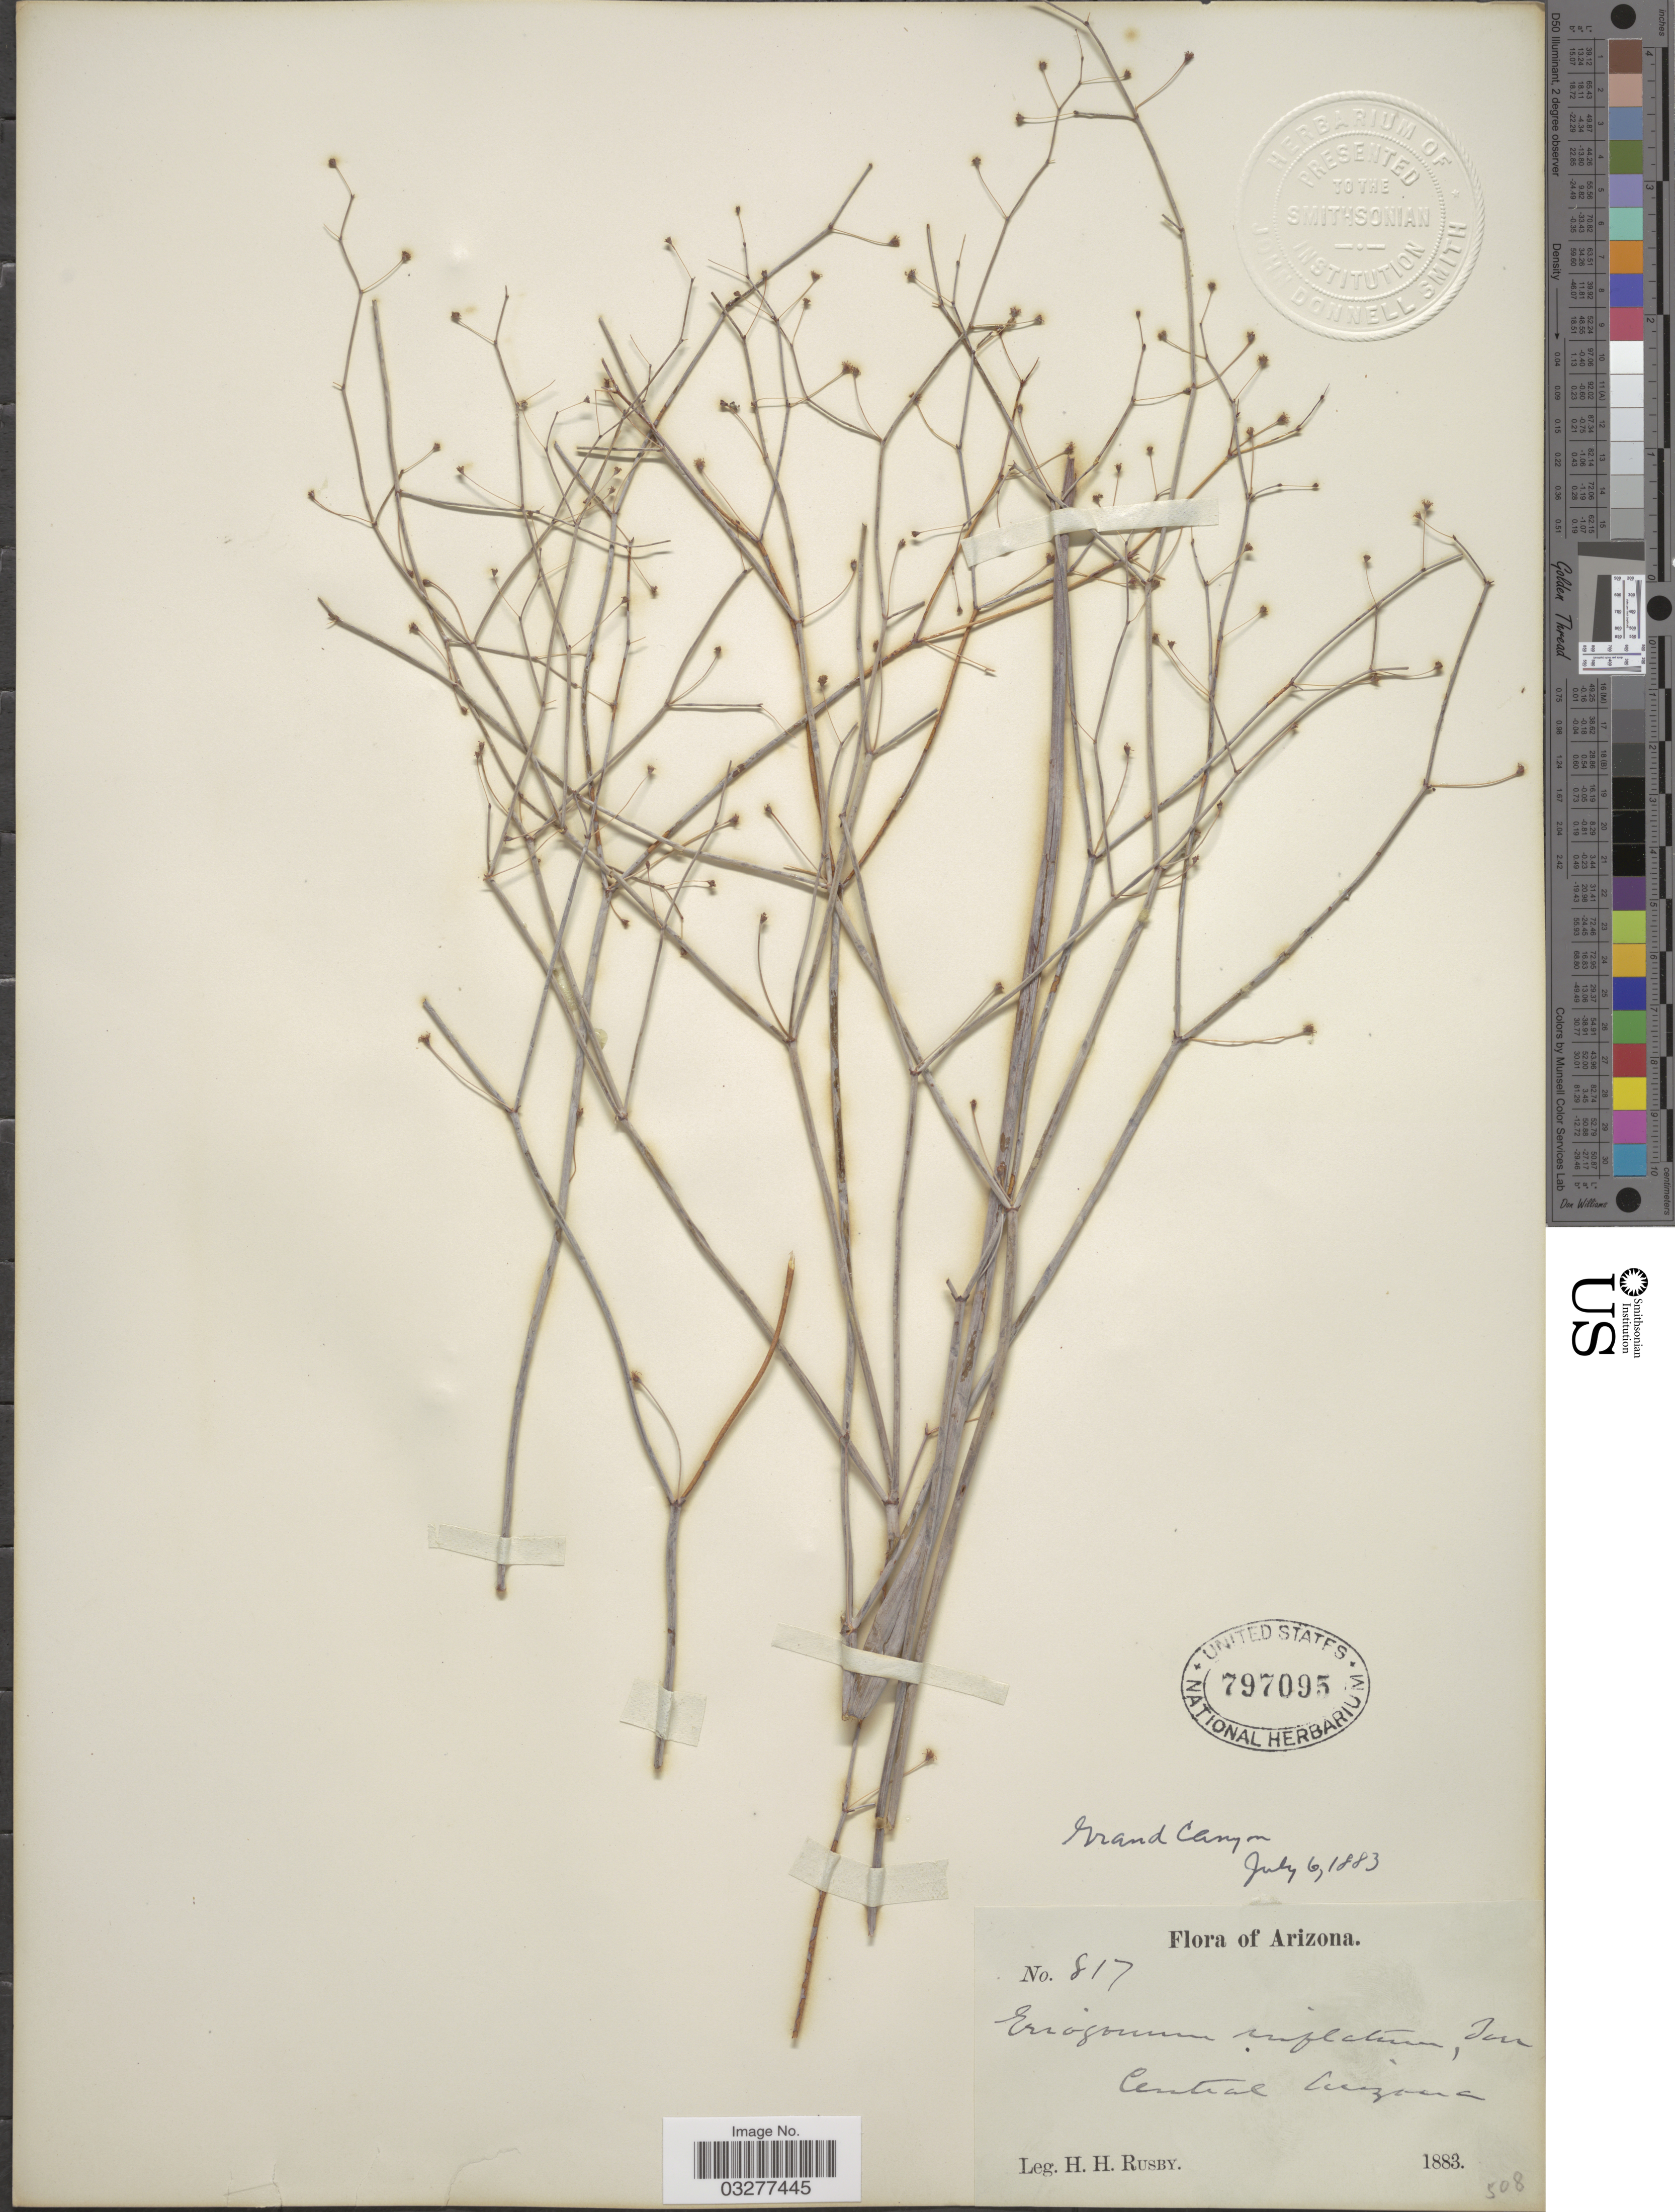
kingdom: Plantae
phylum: Tracheophyta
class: Magnoliopsida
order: Caryophyllales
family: Polygonaceae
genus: Eriogonum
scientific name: Eriogonum inflatum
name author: Torr. & Frém.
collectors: H. H. Rusby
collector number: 817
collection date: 1883-07-06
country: United States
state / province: Arizona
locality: Grand Canyon. Central Arizona.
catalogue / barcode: US 797095